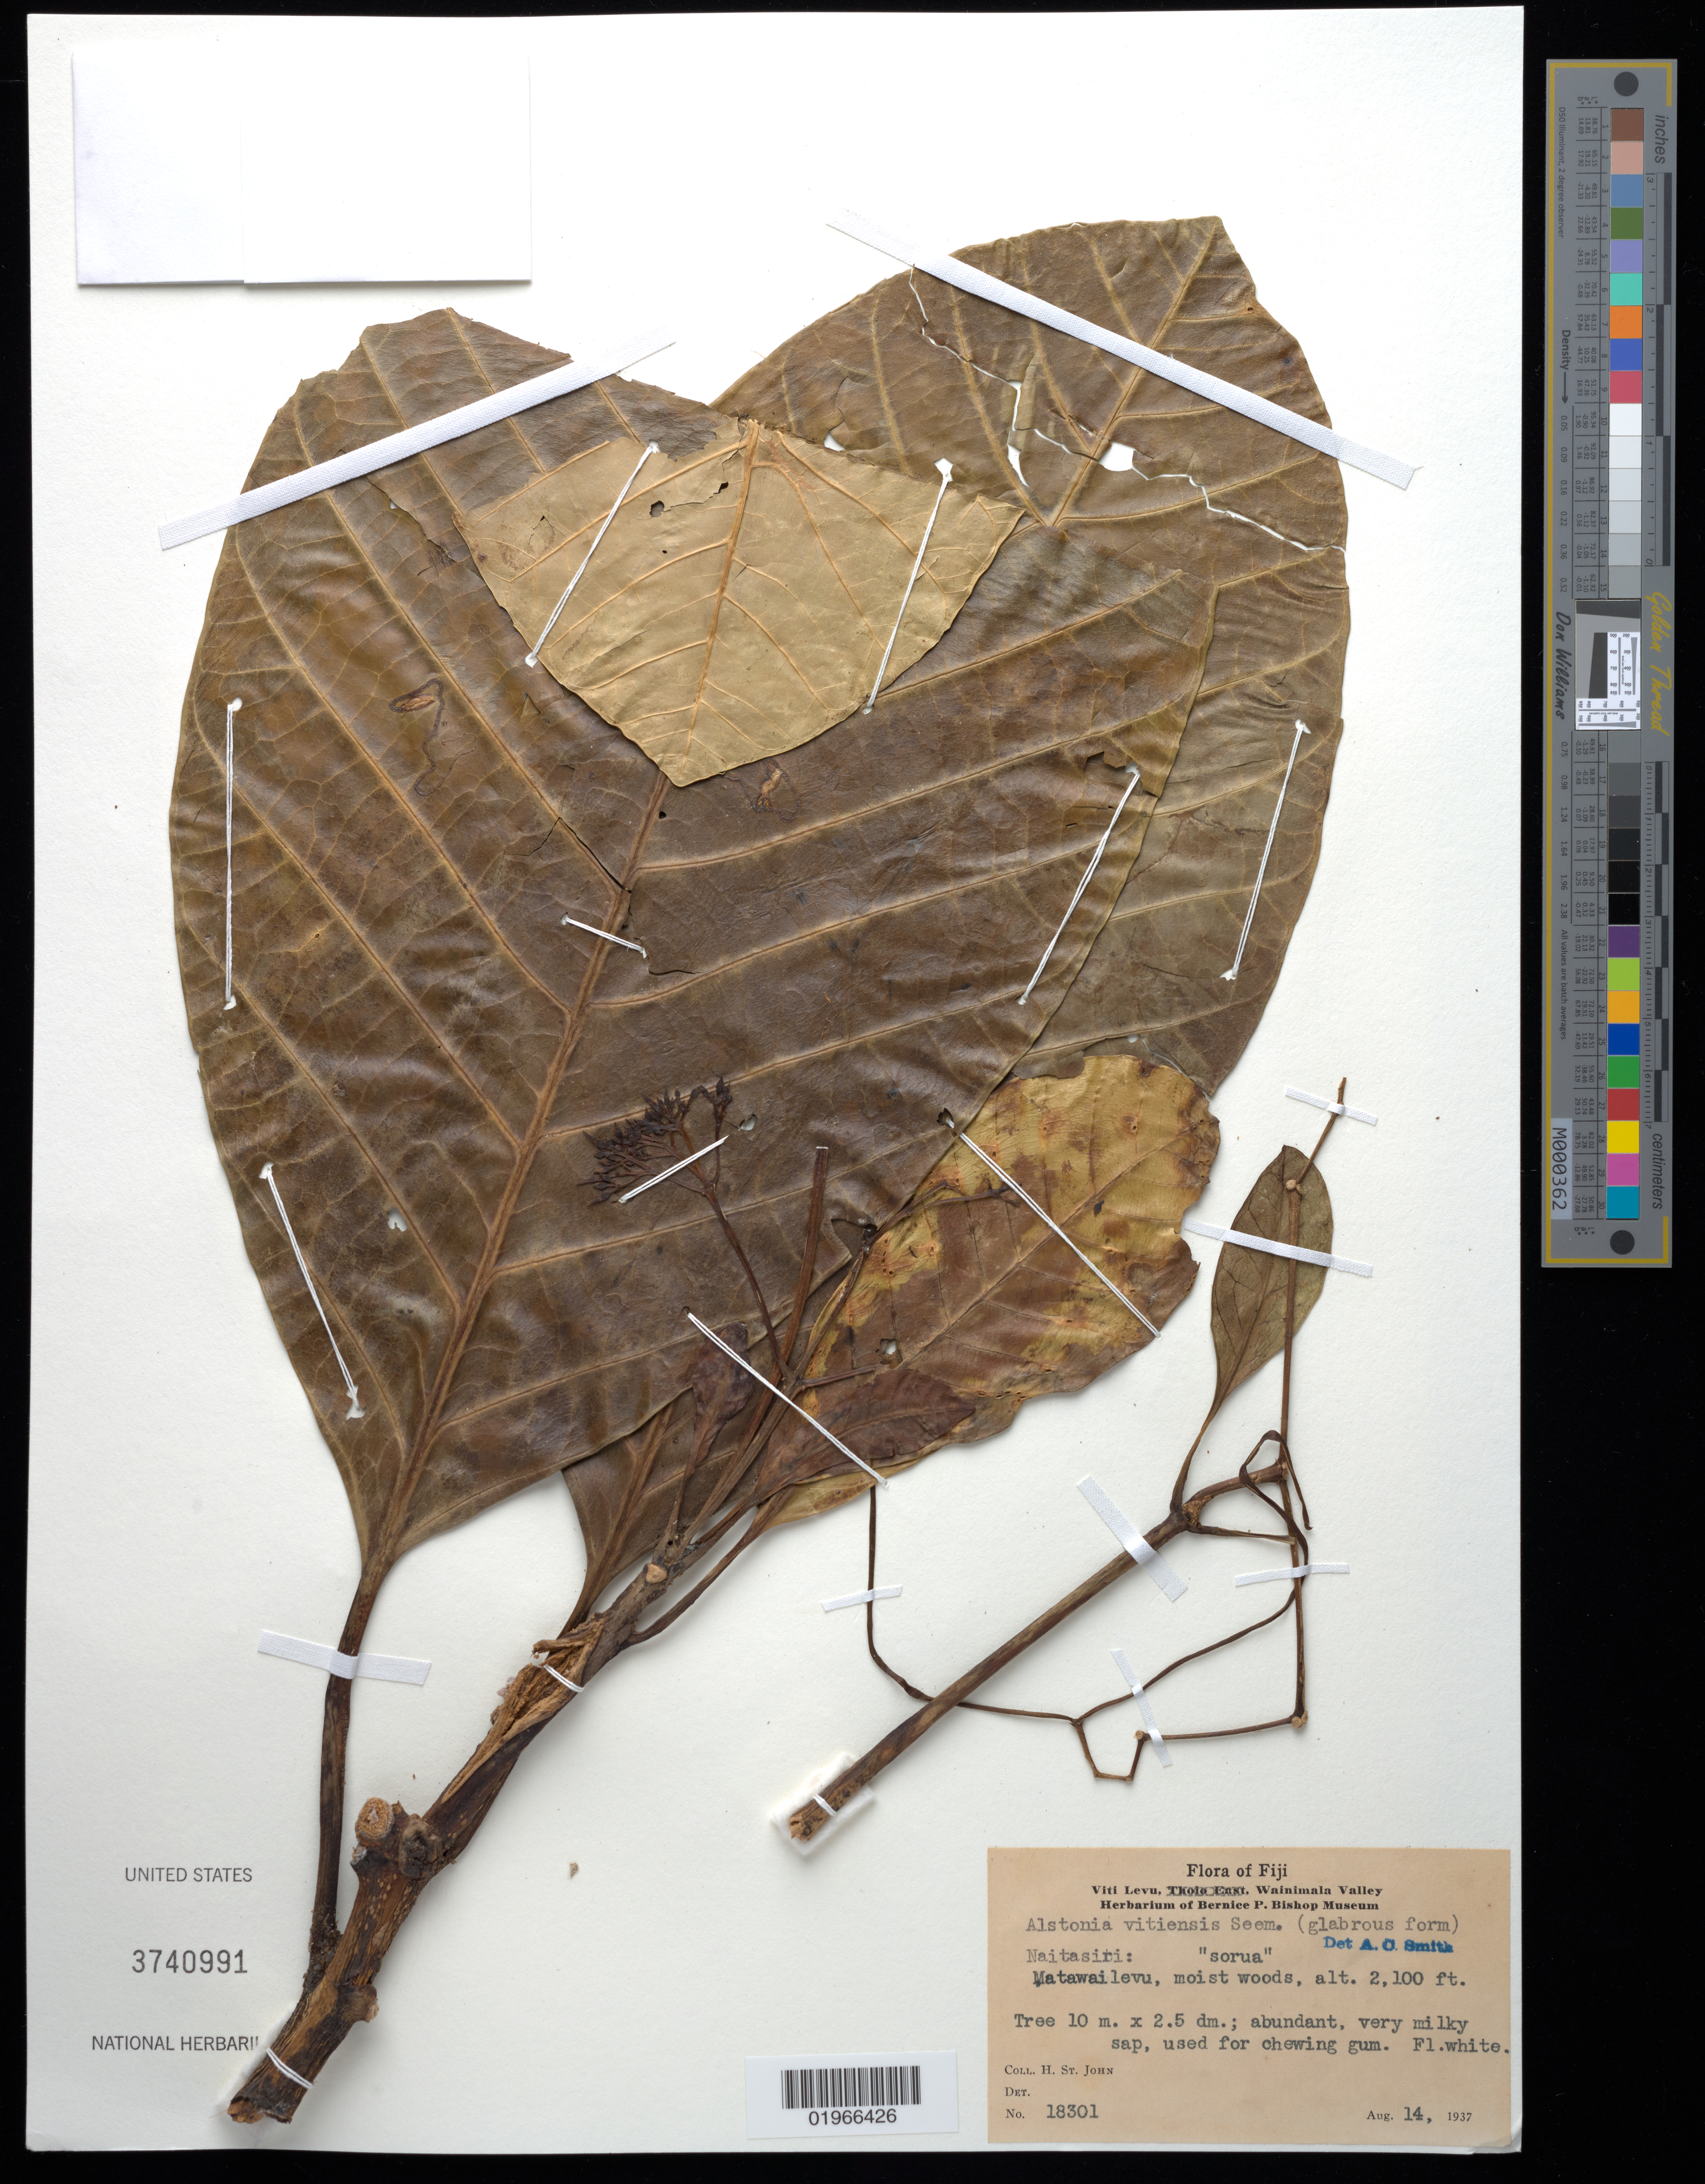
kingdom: Plantae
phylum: Tracheophyta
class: Magnoliopsida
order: Gentianales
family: Apocynaceae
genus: Alstonia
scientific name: Alstonia vitiensis f. glabra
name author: A.C. Sm.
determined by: Smith, A. C.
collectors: H. St. John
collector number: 18301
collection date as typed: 14 Aug 1937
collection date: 1937-08-14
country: Fiji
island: Viti Levu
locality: Wainimaia Valley. Matawailevu.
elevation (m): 640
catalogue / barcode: US 3740991